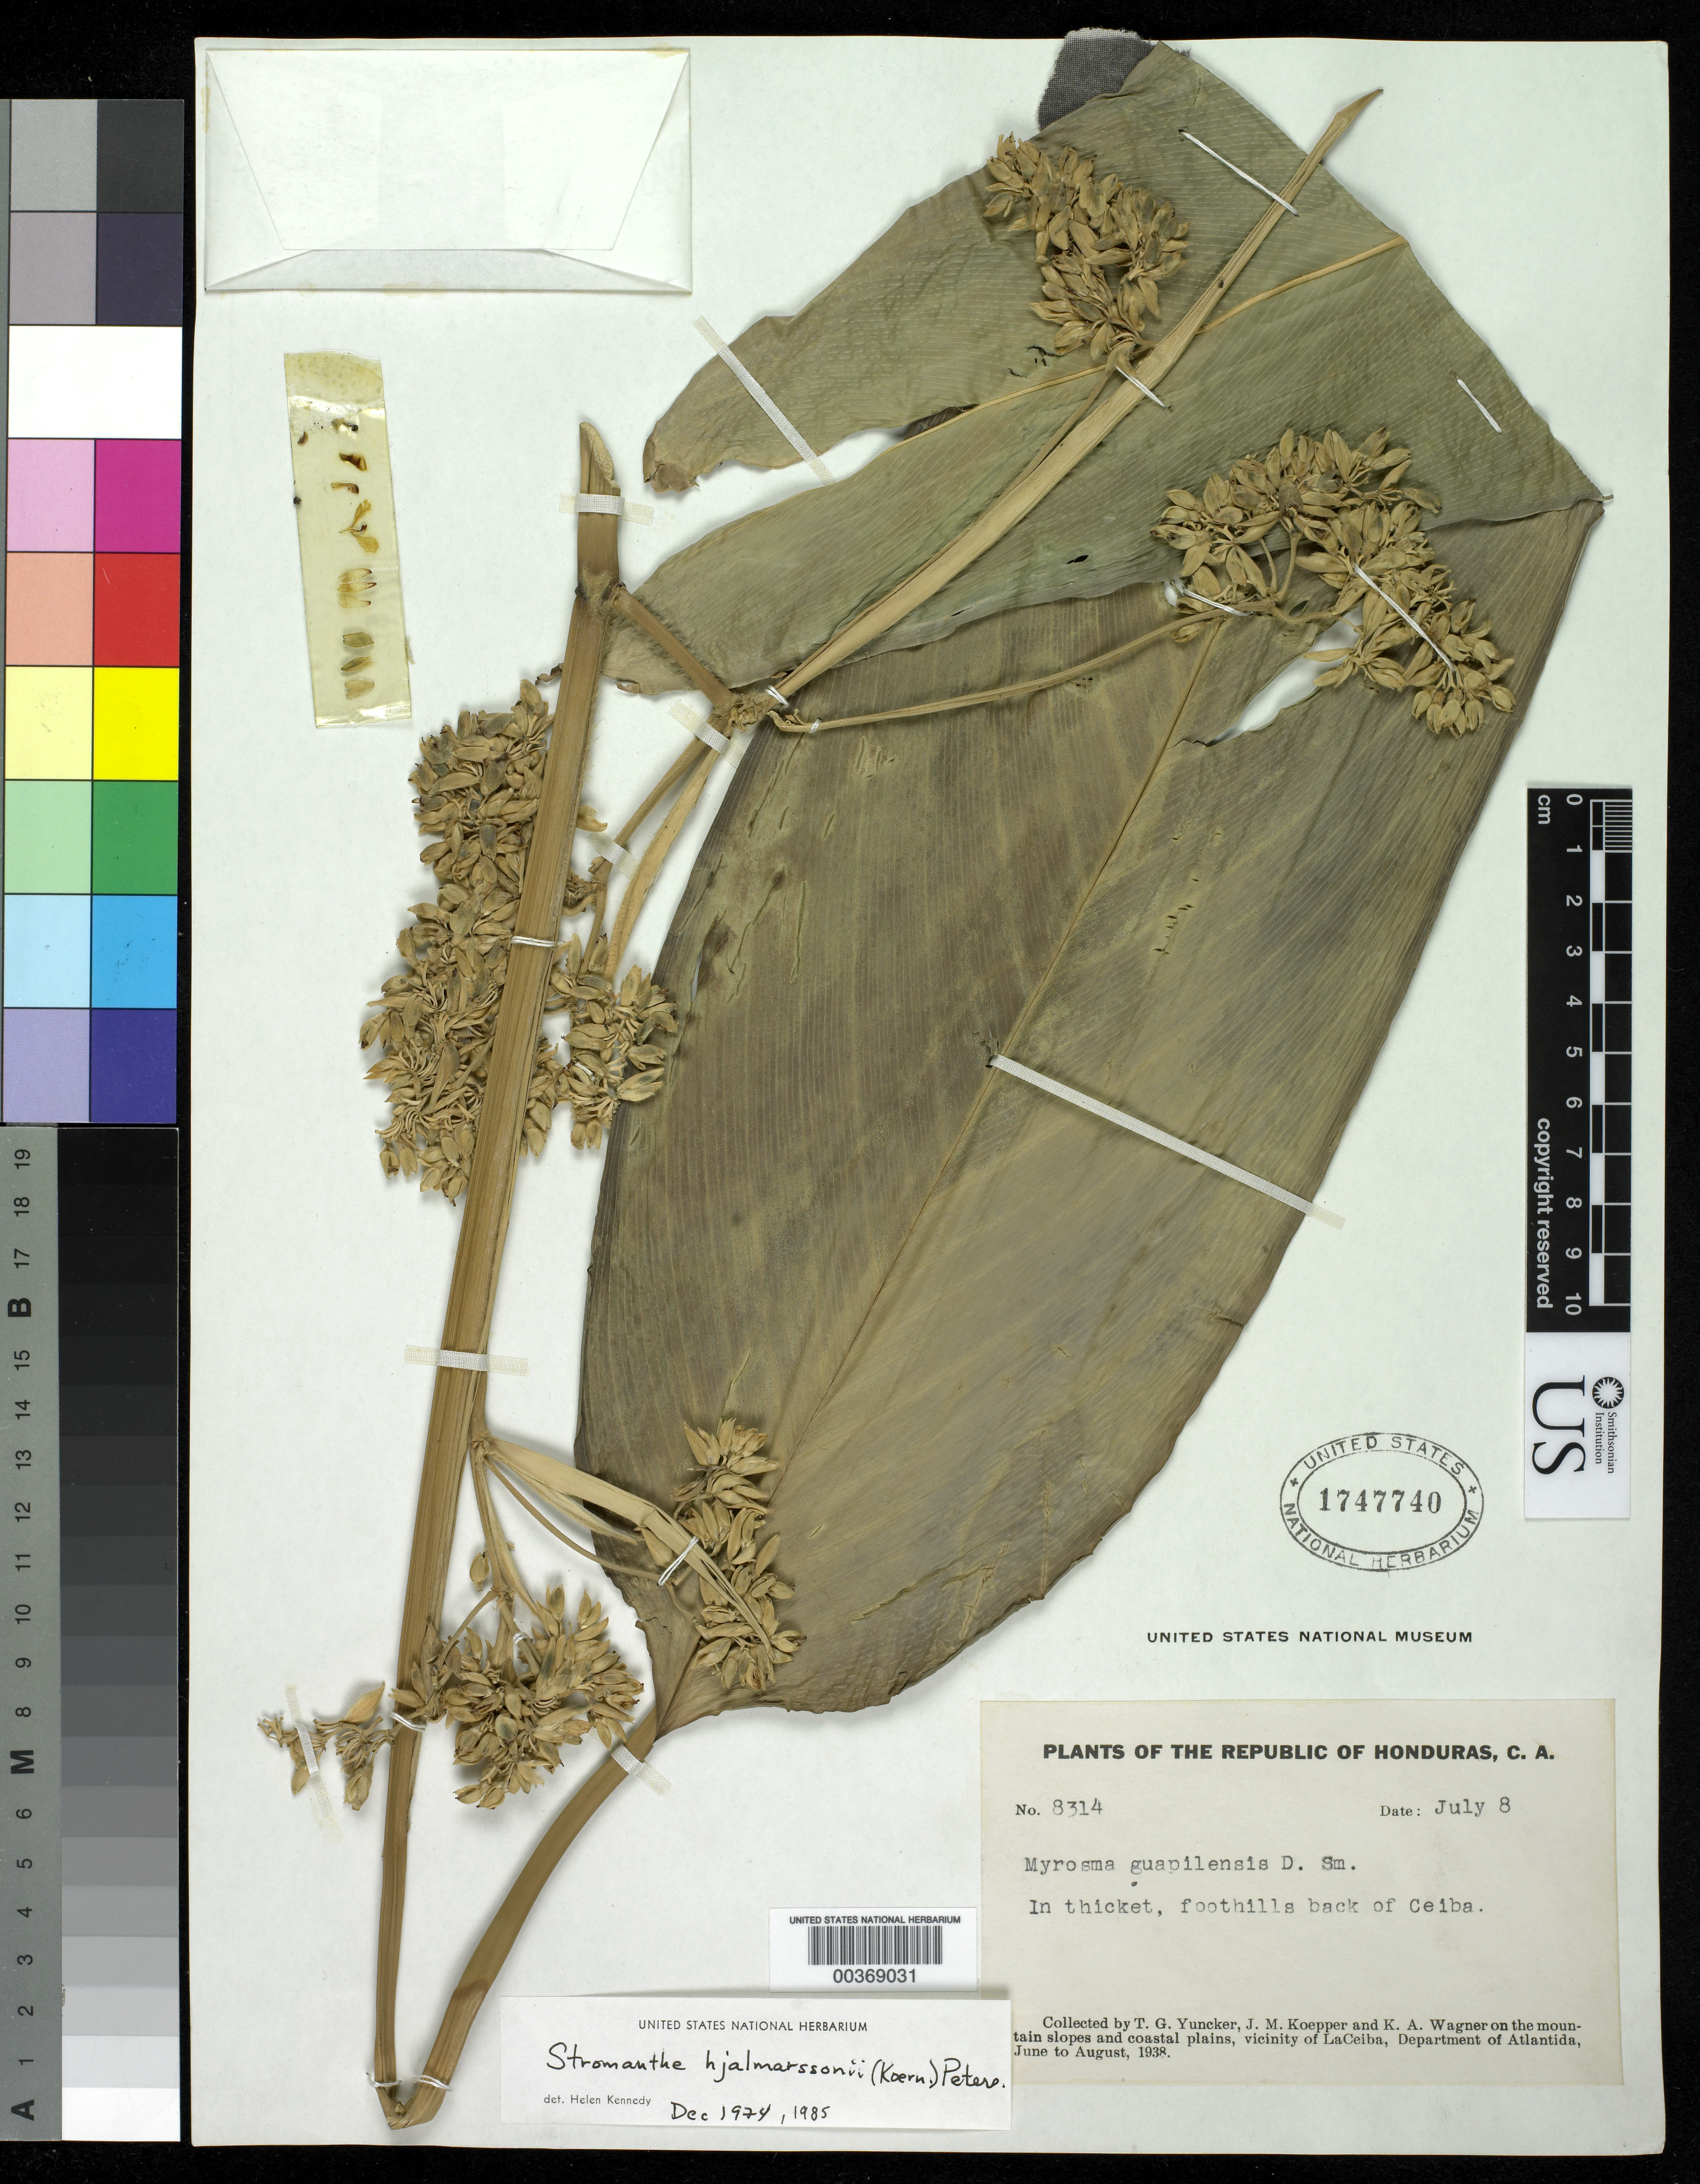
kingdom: Plantae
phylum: Tracheophyta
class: Liliopsida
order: Zingiberales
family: Marantaceae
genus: Stromanthe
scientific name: Stromanthe hjalmarssonii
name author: (Körn.) Petersen ex K. Schum.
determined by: Kennedy, Helen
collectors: T. G. Yuncker, J. M. Koepper & K. A. Wagner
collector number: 8314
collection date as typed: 08 Jul 1938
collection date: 1938-07-08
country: Honduras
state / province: Atlántida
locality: Foothills back of Ceiba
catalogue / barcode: US 1747740